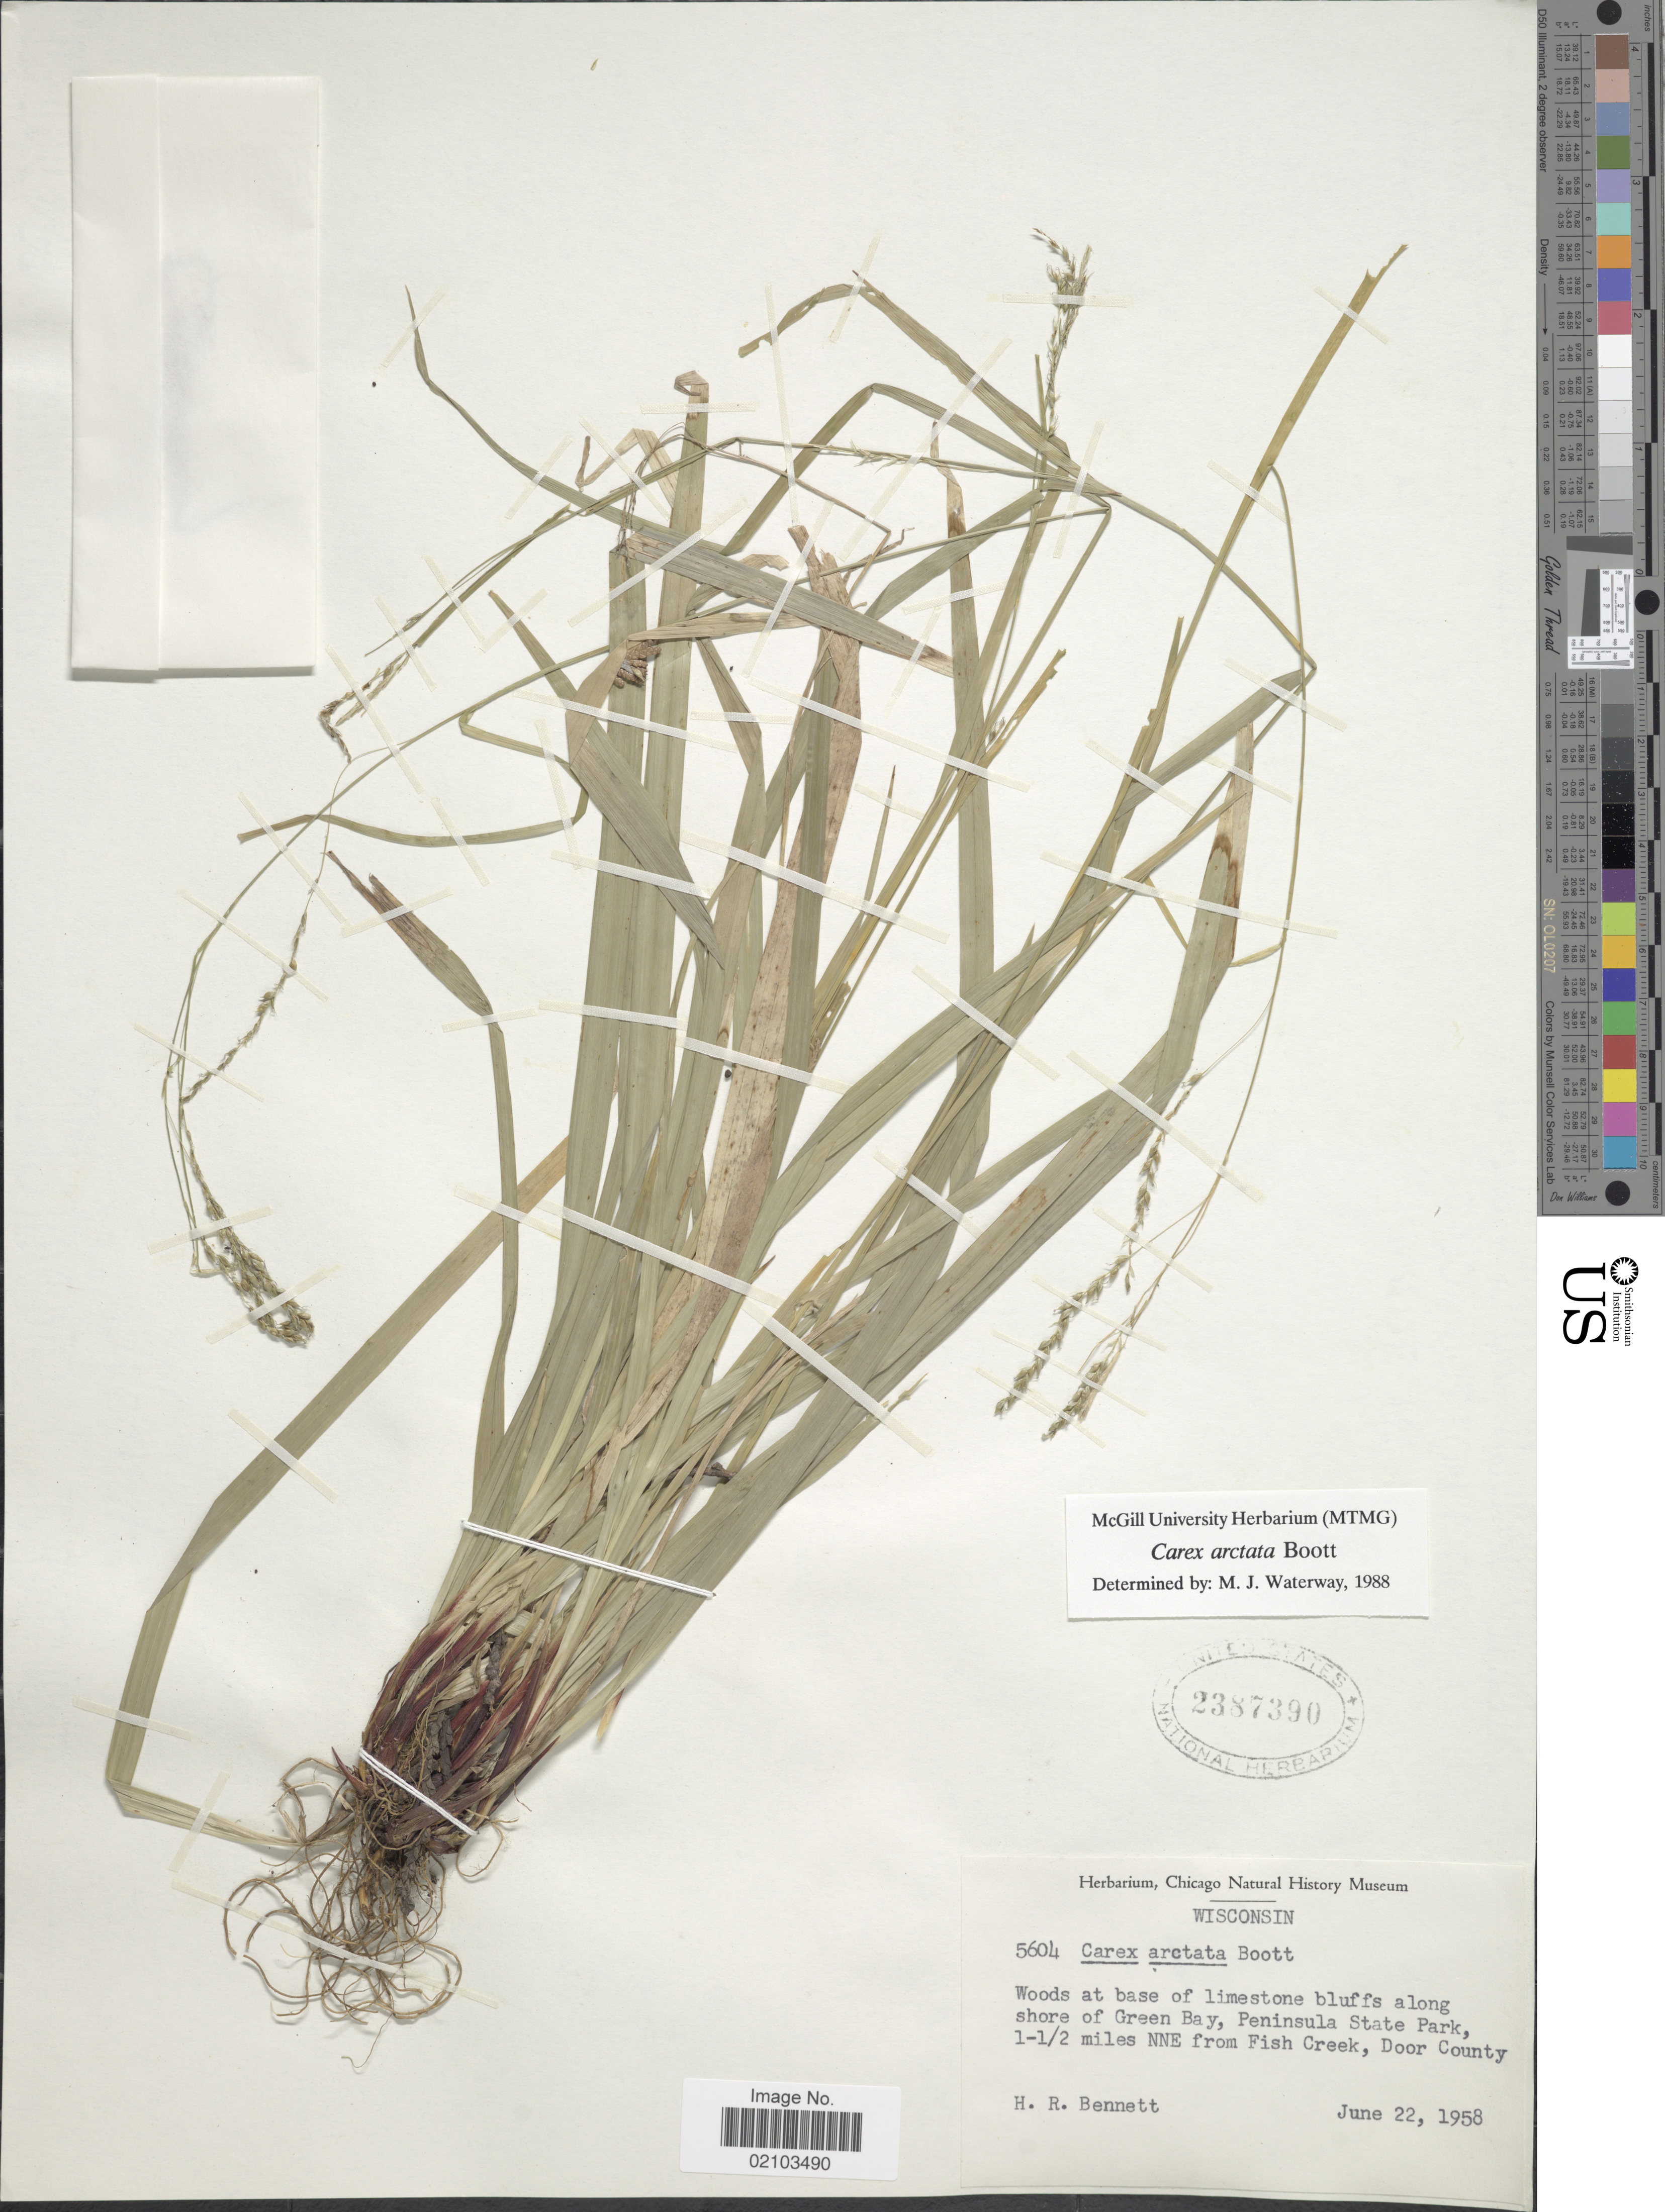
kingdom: Plantae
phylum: Tracheophyta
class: Liliopsida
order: Poales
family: Cyperaceae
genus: Carex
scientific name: Carex arctata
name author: Boott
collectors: H. R. Bennett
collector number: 5604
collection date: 1958-06-22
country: United States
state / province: Wisconsin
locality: Woods at base of bluffs along shore of Green Bay, Peninsula State Park, 1-1/2 miles NNE from Fish Creek, Door County.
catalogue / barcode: US 2387390